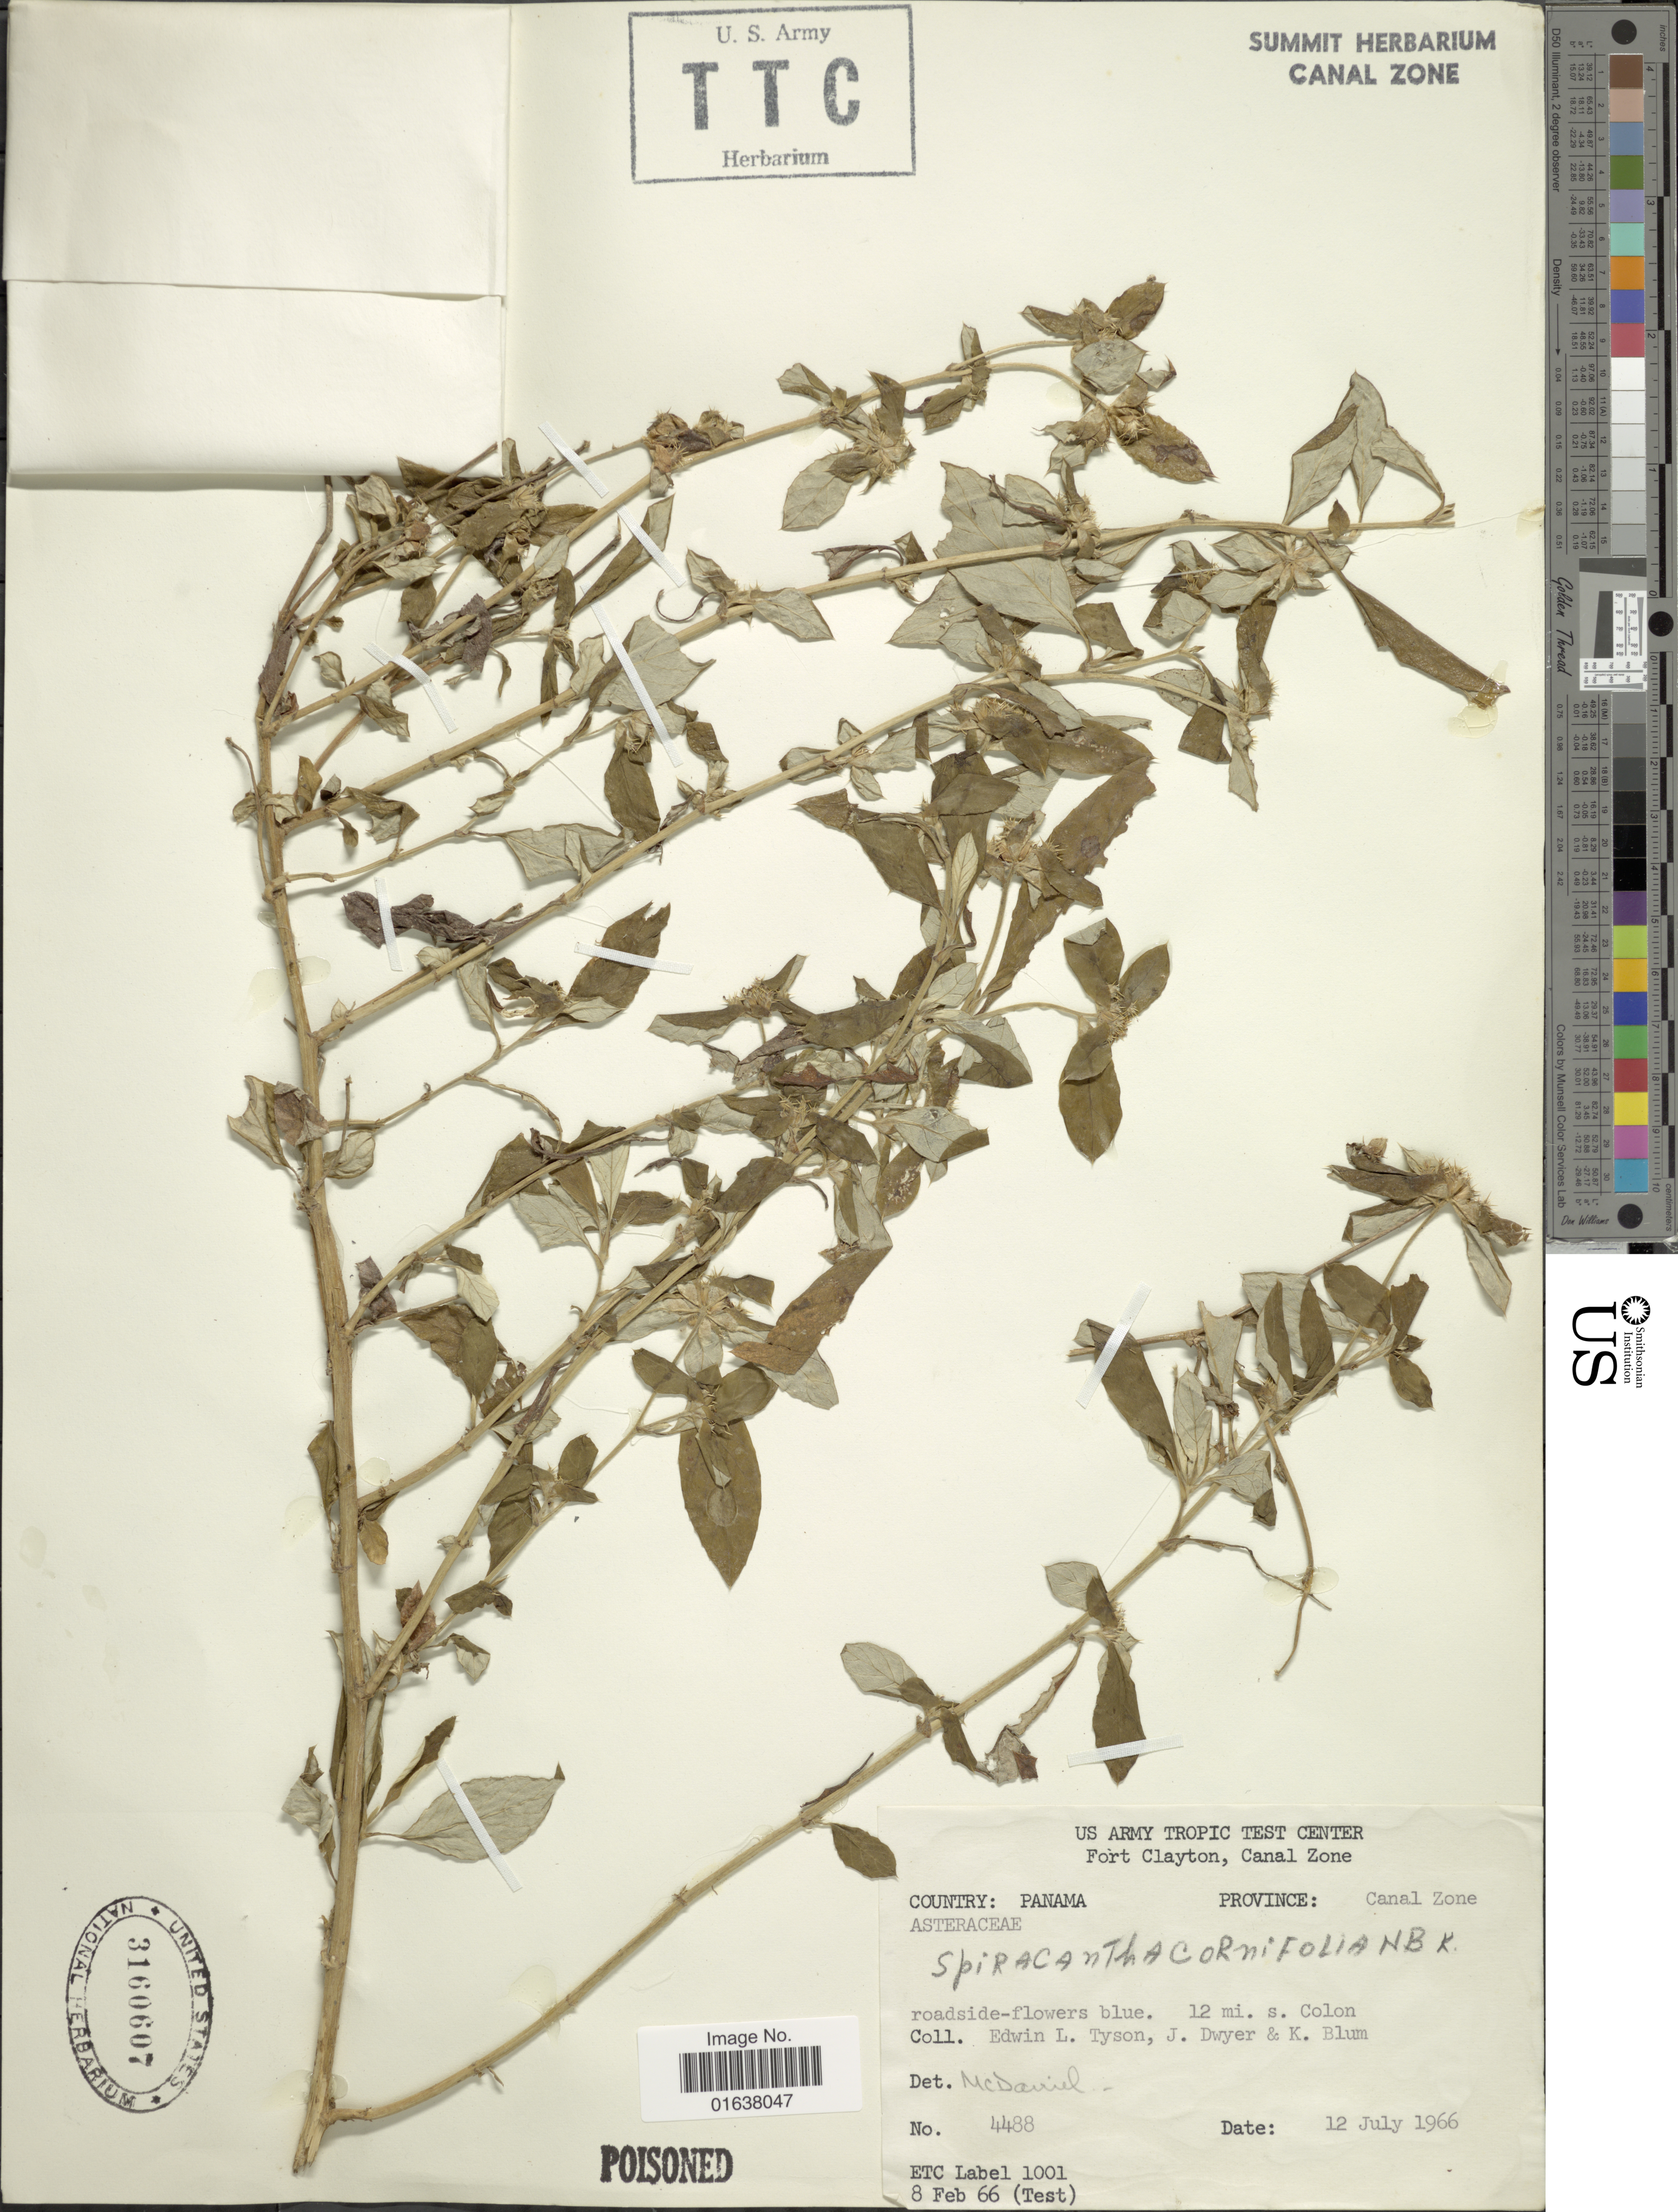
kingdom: Plantae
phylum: Tracheophyta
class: Magnoliopsida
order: Asterales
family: Asteraceae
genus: Spiracantha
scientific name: Spiracantha cornifolia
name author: Kunth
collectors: E. L. Tyson, J. Dwyer & K. Blum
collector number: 4488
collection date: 1966-07-12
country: Panama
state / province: Colón / Panamá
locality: Fort Clayton, Canal Zone. 12 mi. s. Colon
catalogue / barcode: US 3160607